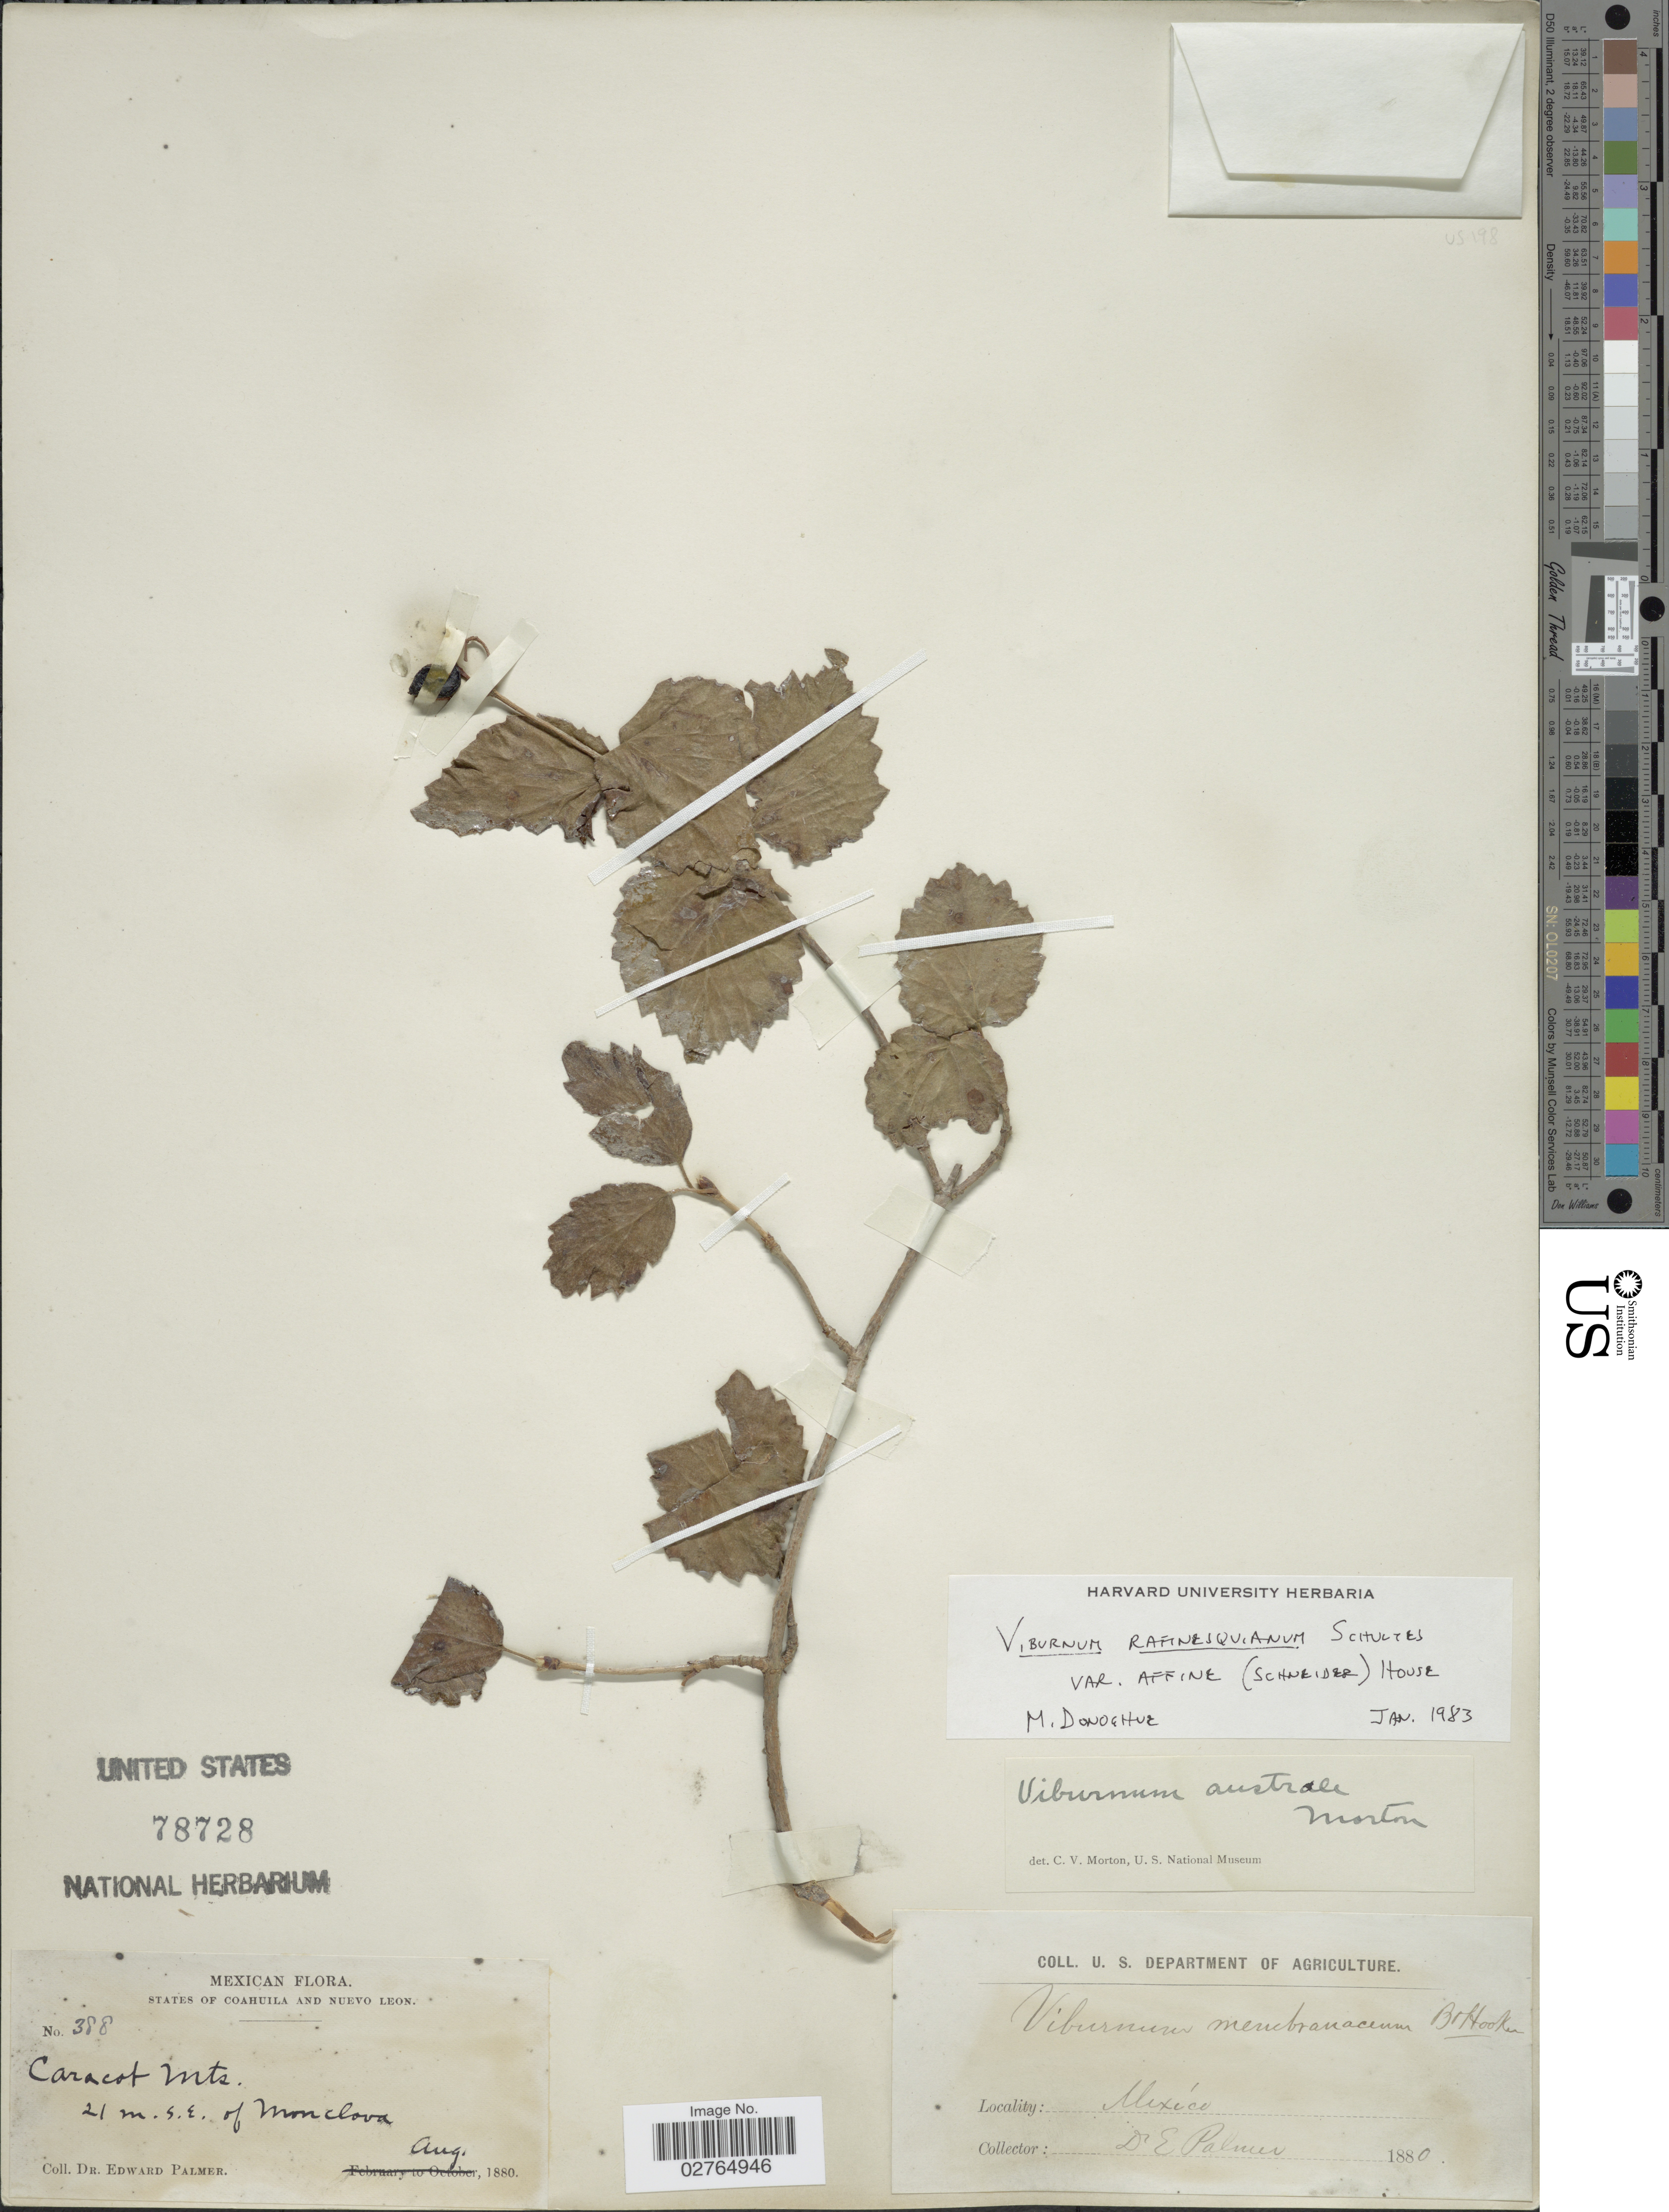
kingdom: Plantae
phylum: Tracheophyta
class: Magnoliopsida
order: Dipsacales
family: Viburnaceae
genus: Viburnum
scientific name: Viburnum rafinesqueanum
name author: Schult.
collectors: E. Palmer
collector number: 388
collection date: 1880-08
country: Mexico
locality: States of Coahuila and Nuevo Leon. 21 m. S.E. of Monclova.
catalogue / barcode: US 78728